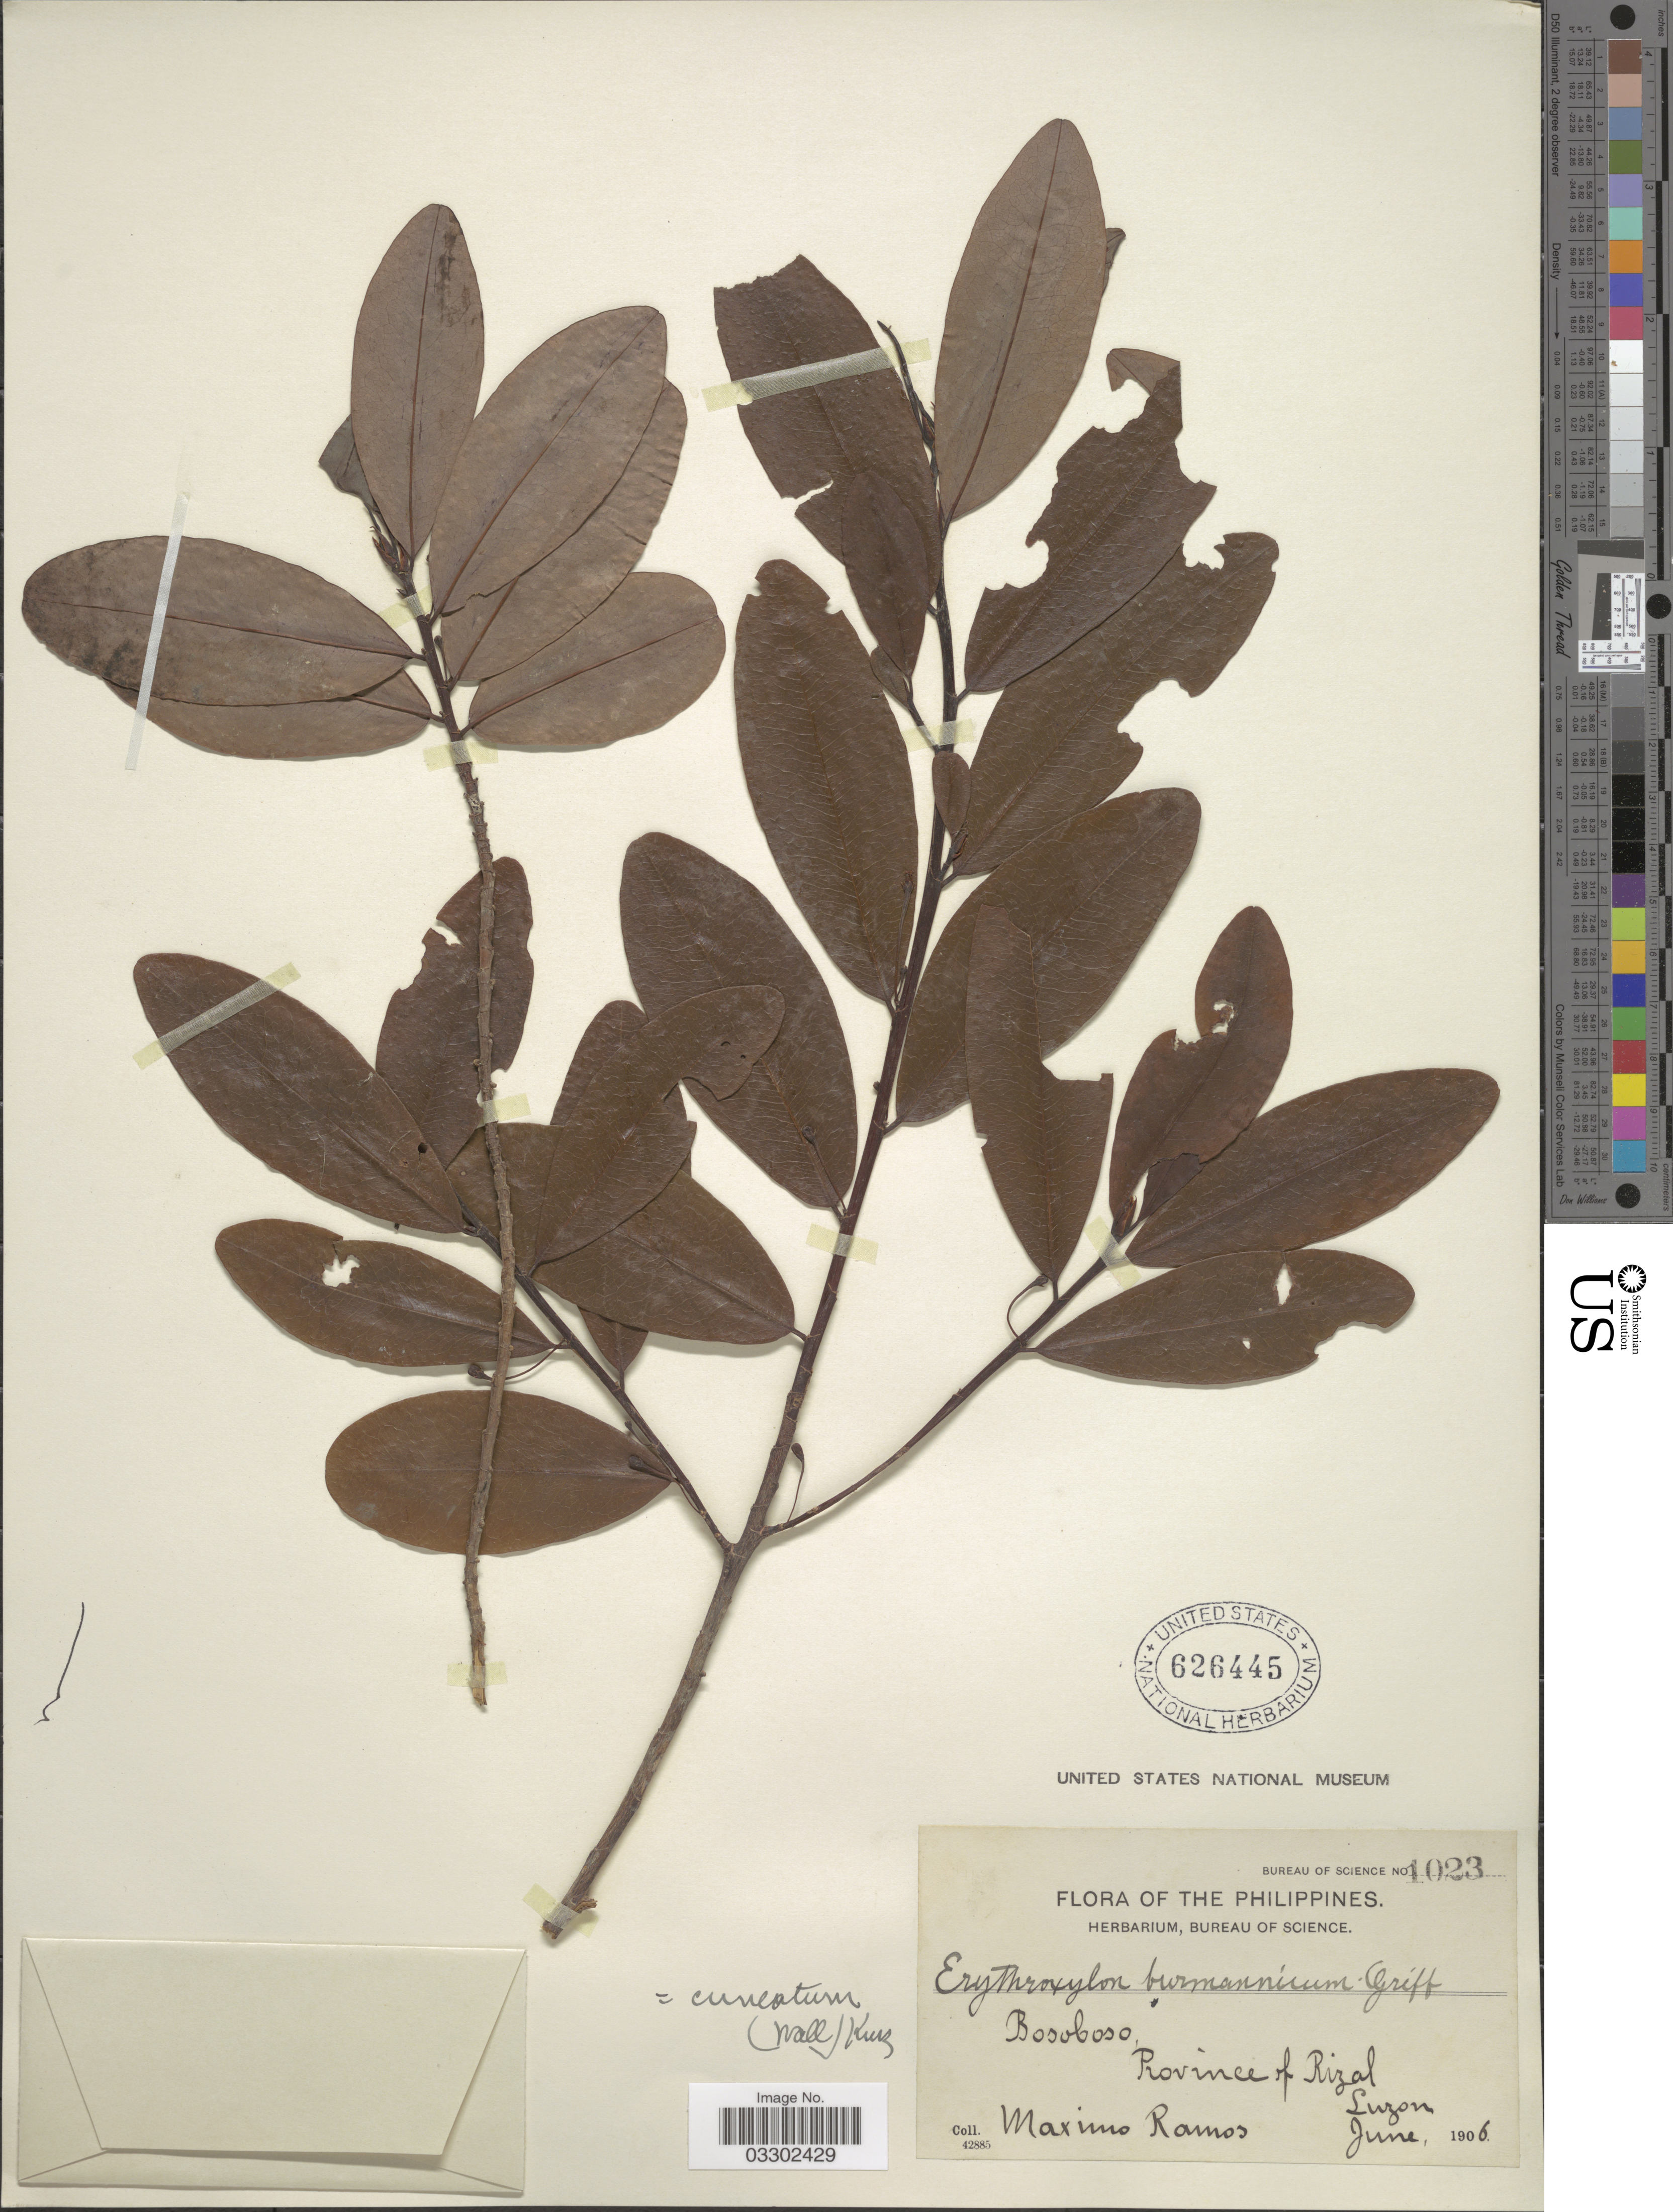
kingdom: Plantae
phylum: Tracheophyta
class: Magnoliopsida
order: Malpighiales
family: Erythroxylaceae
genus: Erythroxylum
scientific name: Erythroxylum cuneatum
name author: (Miq.) Kurz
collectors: M. Ramos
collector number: Bureau of Science 1023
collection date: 1906-06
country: Philippines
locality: Bosoboso, Province of Rizal, Luzon.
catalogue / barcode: US 626445